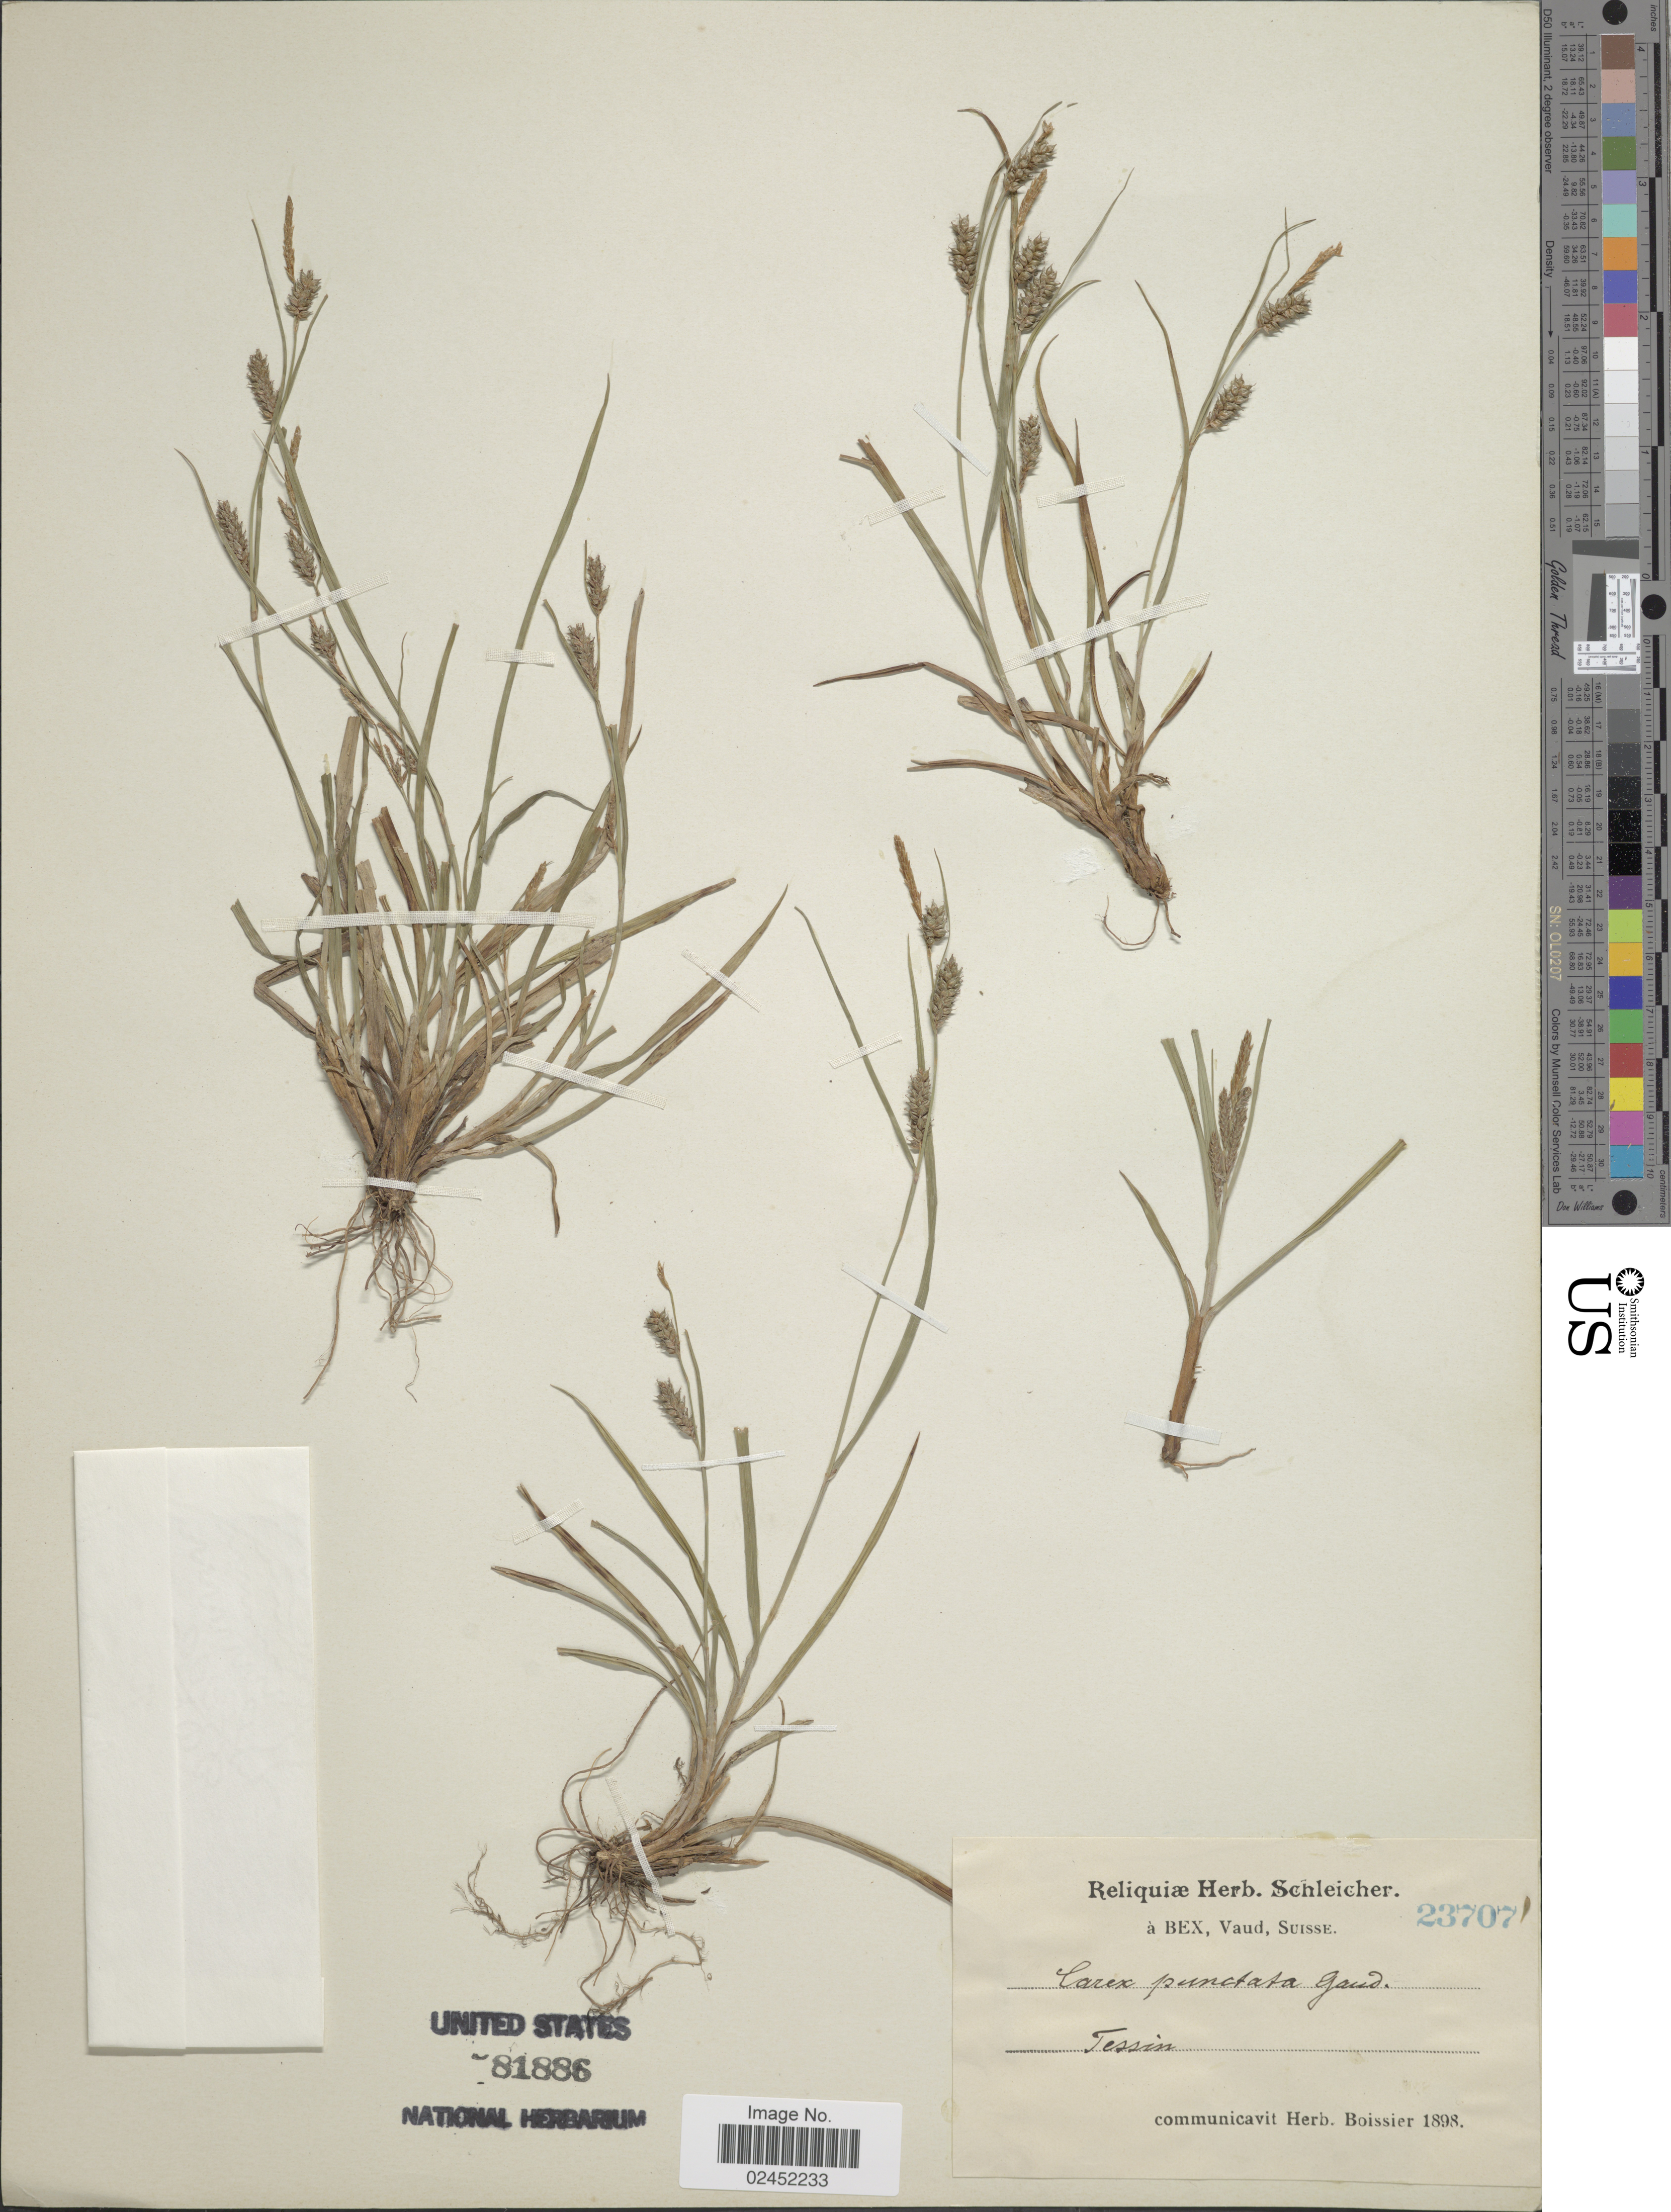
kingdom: Plantae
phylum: Tracheophyta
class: Liliopsida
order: Poales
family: Cyperaceae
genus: Carex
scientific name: Carex punctata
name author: Gaudin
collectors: ex herb. Schleicher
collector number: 23707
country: Switzerland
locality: Tessin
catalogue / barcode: US 81886